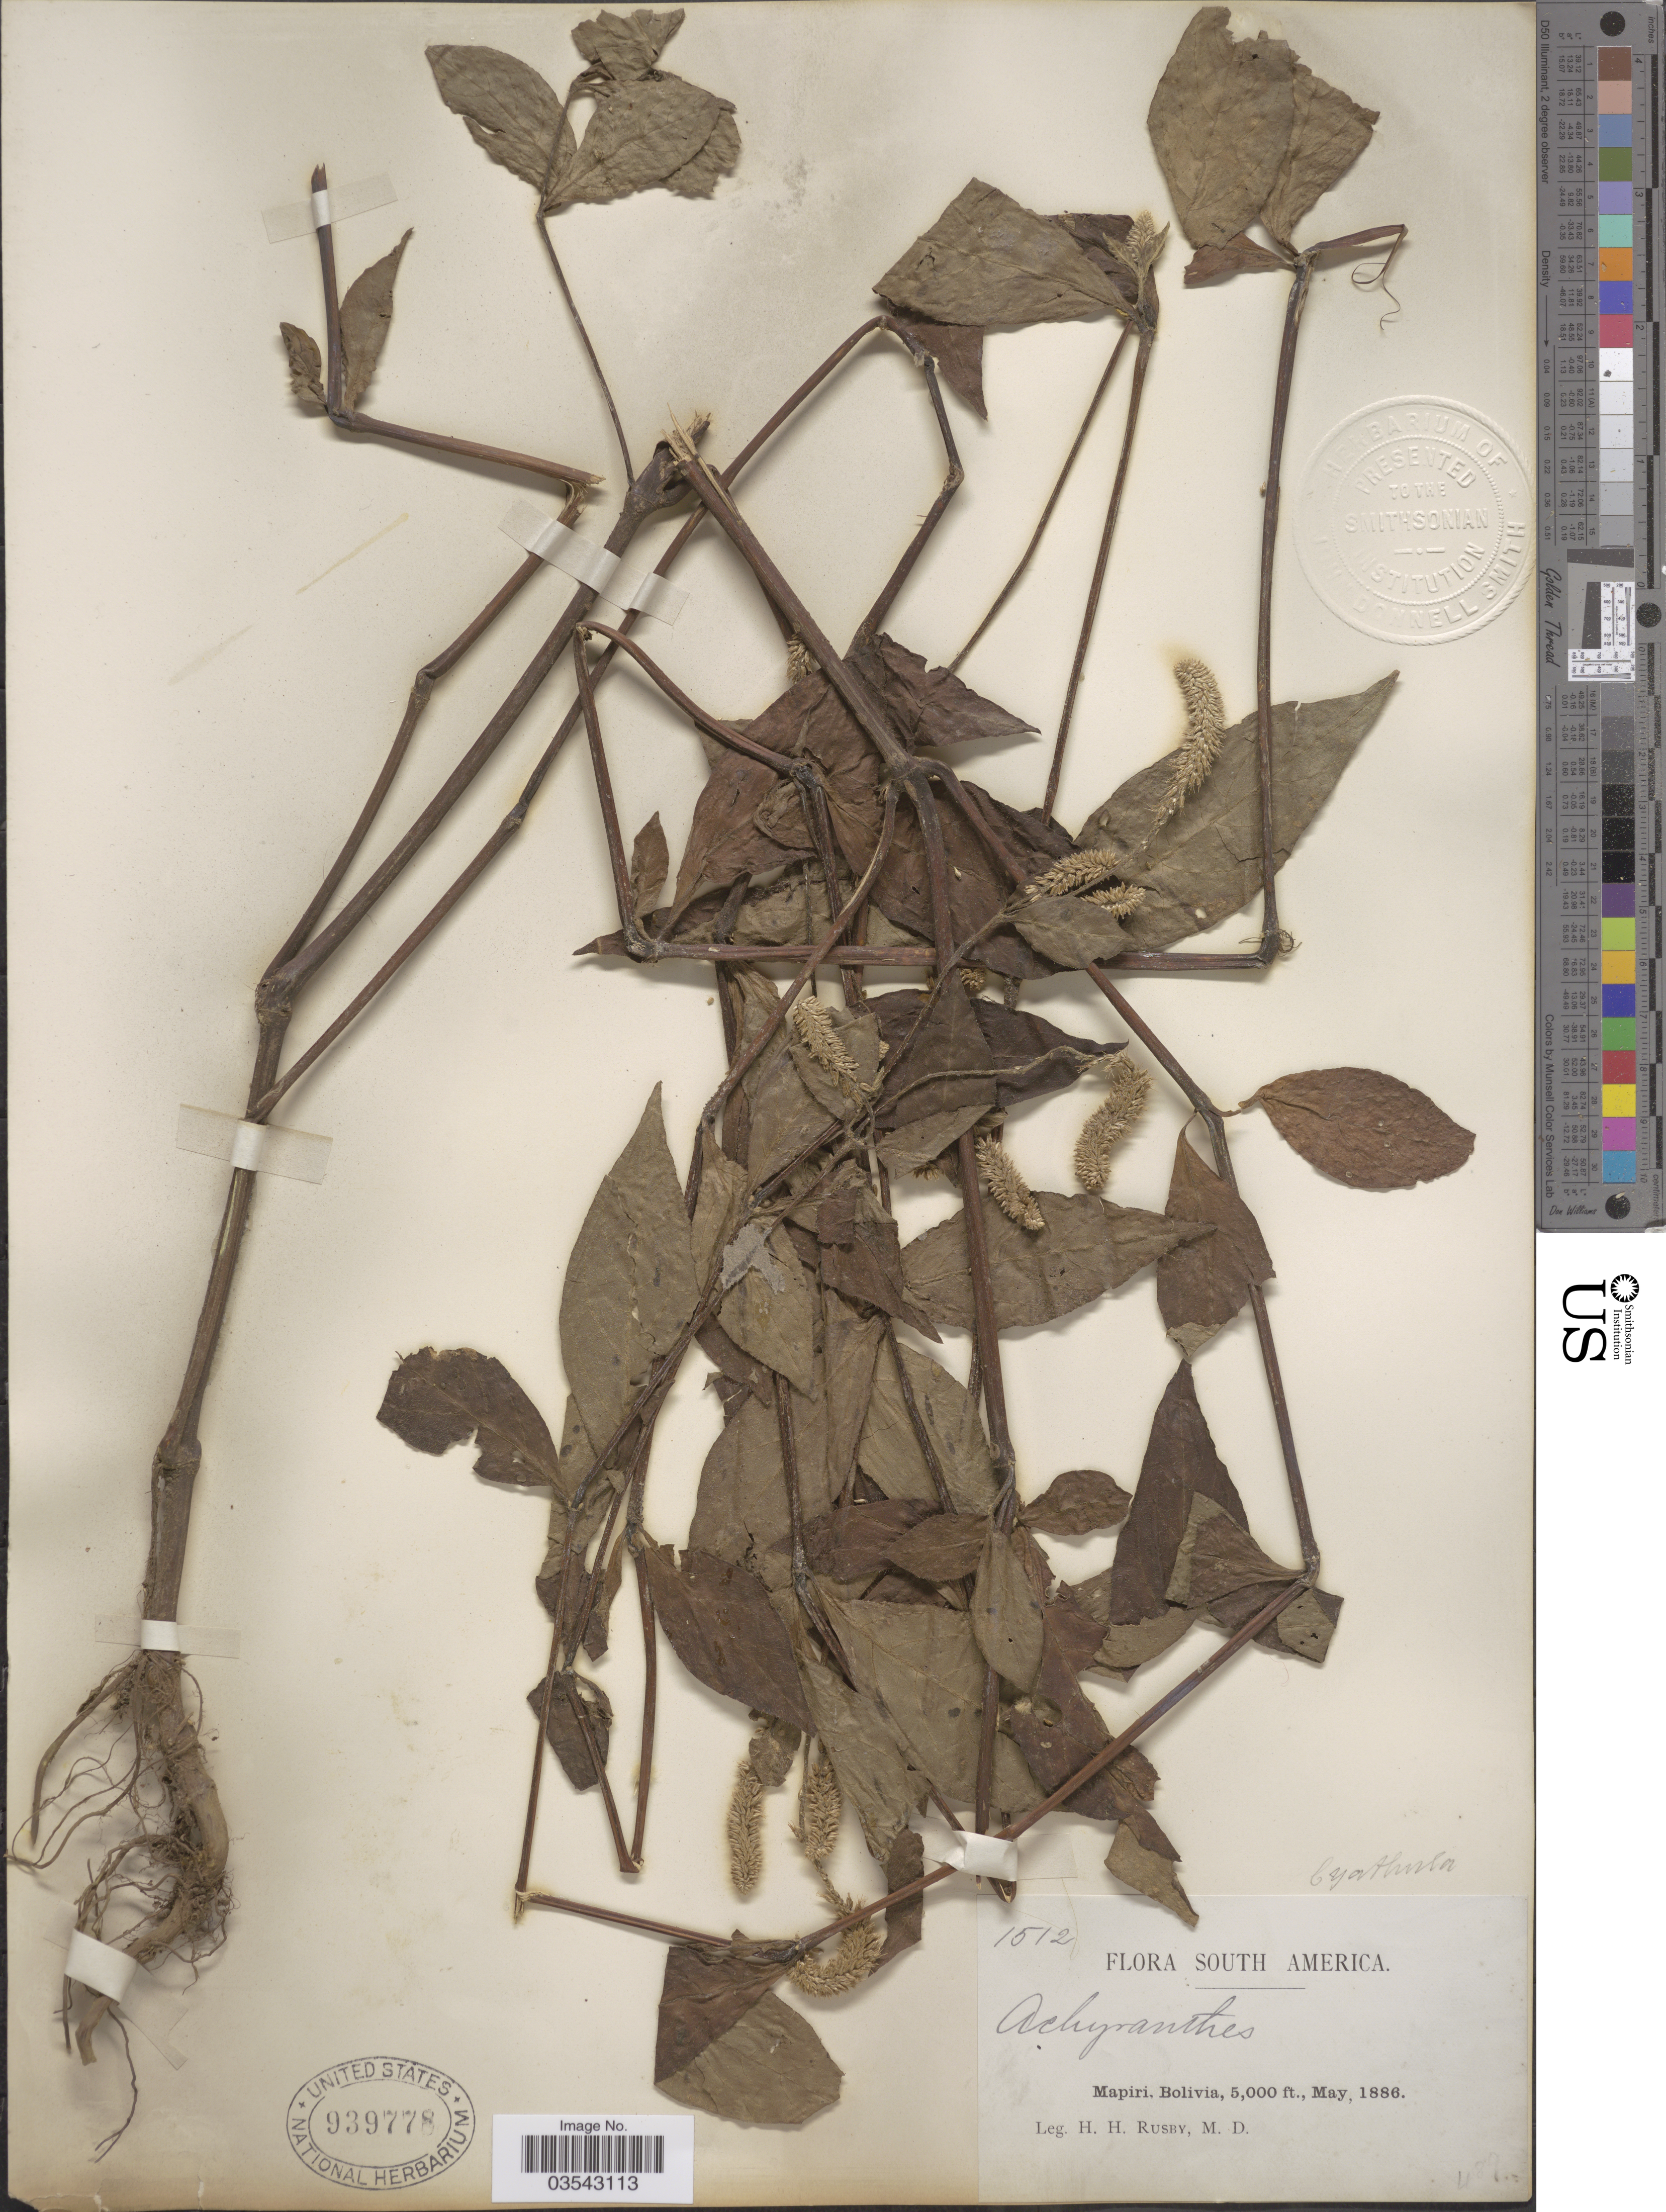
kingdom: Plantae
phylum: Tracheophyta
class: Magnoliopsida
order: Caryophyllales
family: Amaranthaceae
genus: Cyathula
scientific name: Cyathula sp.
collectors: H. H. Rusby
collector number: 1512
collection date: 1886-05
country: Bolivia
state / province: La Páz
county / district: Larecaja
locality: Mapiri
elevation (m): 1524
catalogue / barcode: US 939778